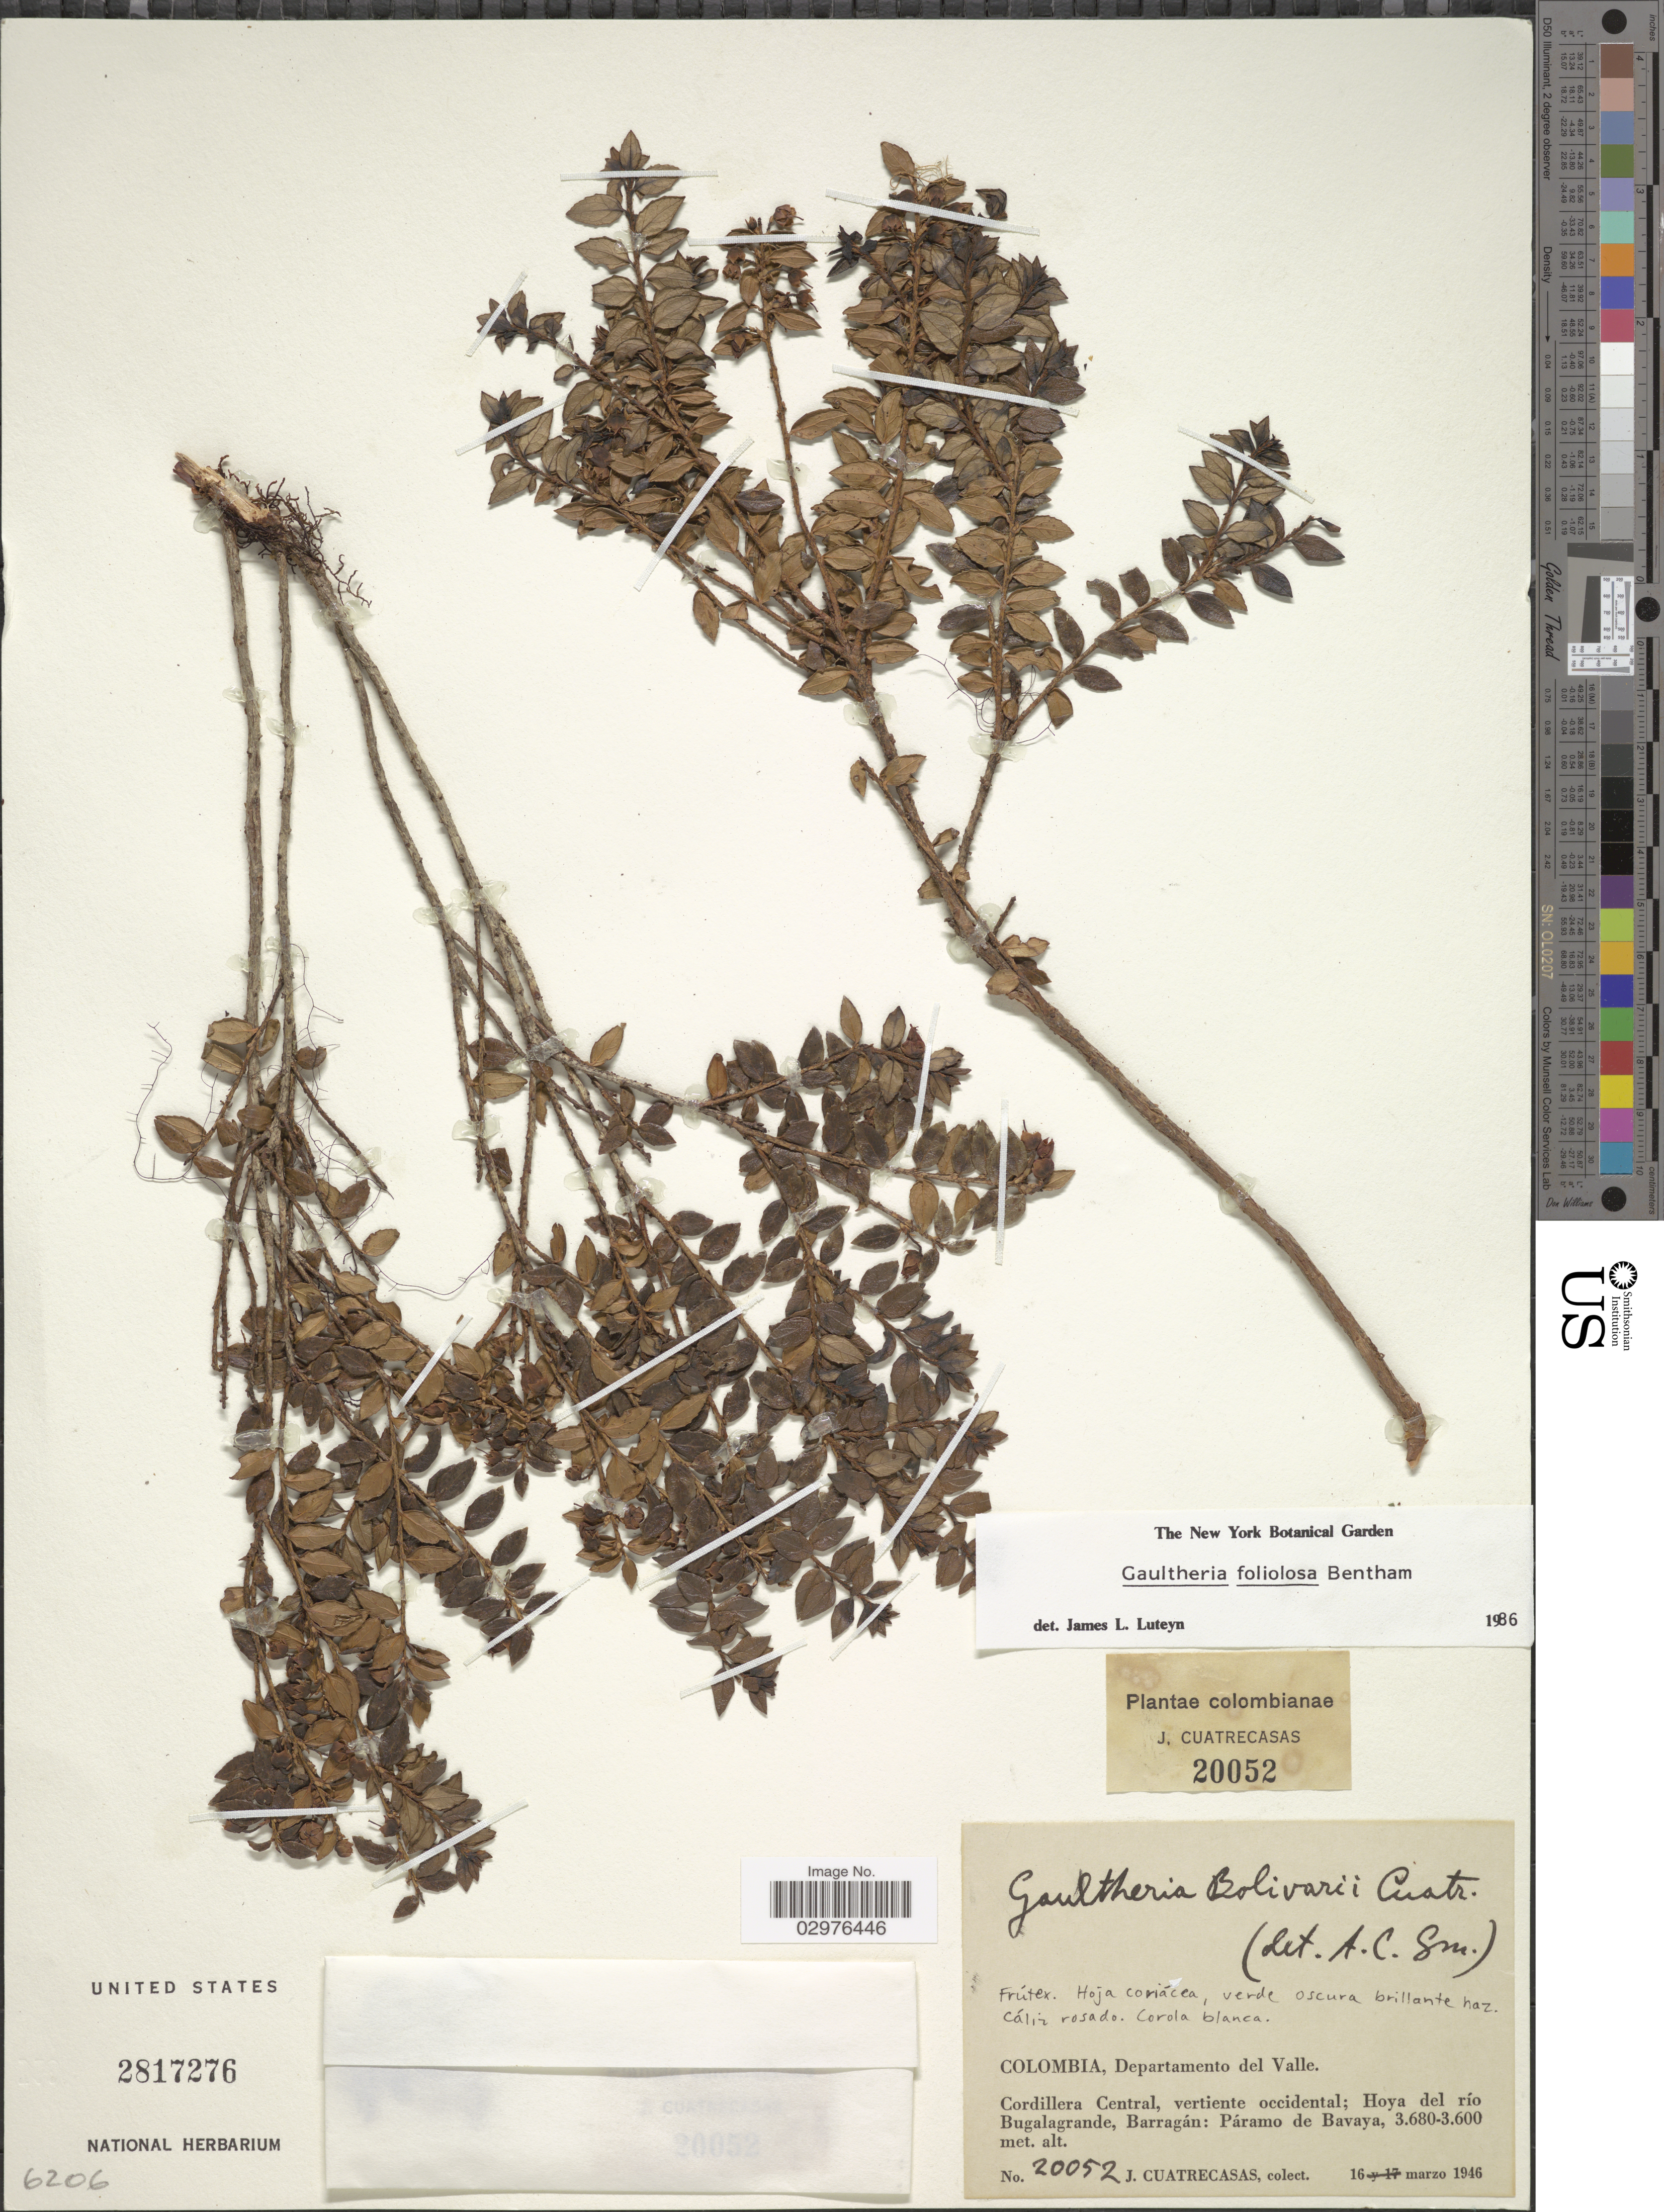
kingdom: Plantae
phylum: Tracheophyta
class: Magnoliopsida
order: Ericales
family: Ericaceae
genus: Gaultheria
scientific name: Gaultheria foliolosa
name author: Benth.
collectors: J. Cuatrecasas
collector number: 20052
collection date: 1946-03-16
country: Colombia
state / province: Valle del Cauca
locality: Departamento del Valle. Cordillera Central, vertiente occidental; Hoya del río Bugalagrande, Barragán: Páramo de Bavaya.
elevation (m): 3600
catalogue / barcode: US 2817276